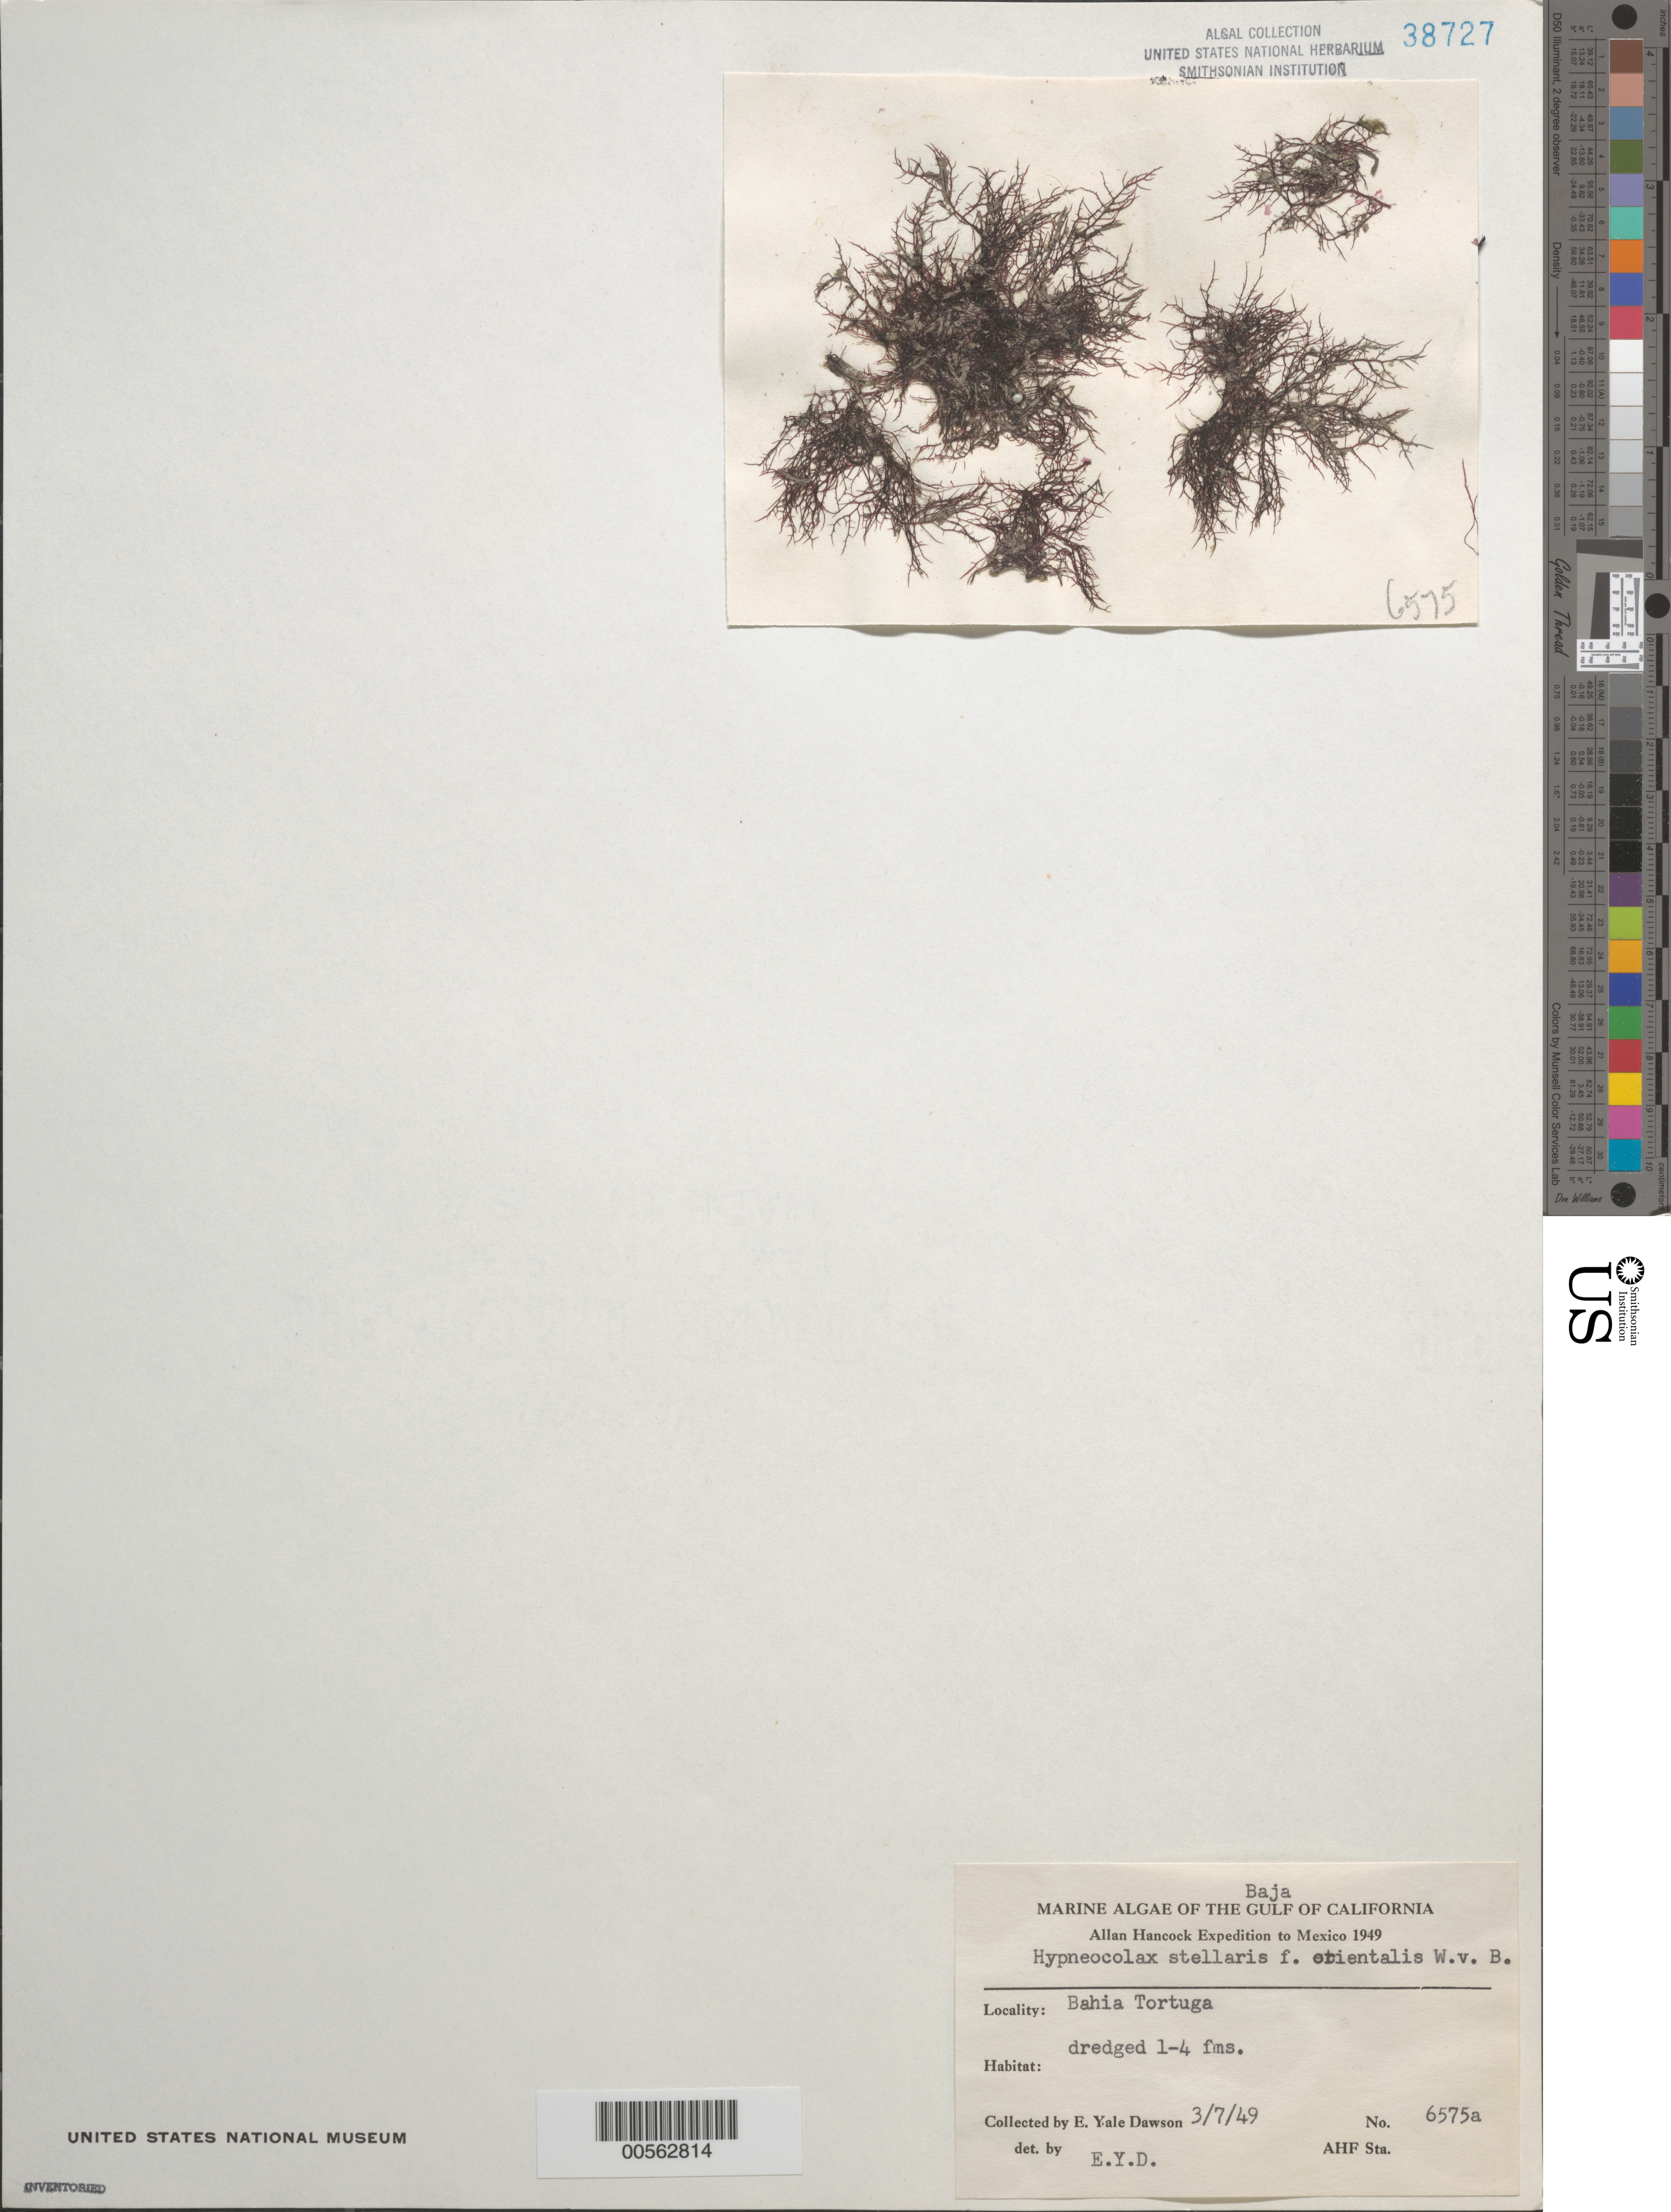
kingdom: Plantae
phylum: Rhodophyta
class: Florideophyceae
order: Gigartinales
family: Cystocloniaceae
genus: Hypneocolax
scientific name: Hypneocolax stellaris f. orientalis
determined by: Dawson, E. Y.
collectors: E. Y. Dawson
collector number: EYD 6575a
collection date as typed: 07 Mar 1949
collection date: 1949-03-07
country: Mexico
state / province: Baja California Sur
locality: Bahia Tortuga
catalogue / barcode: US 38727